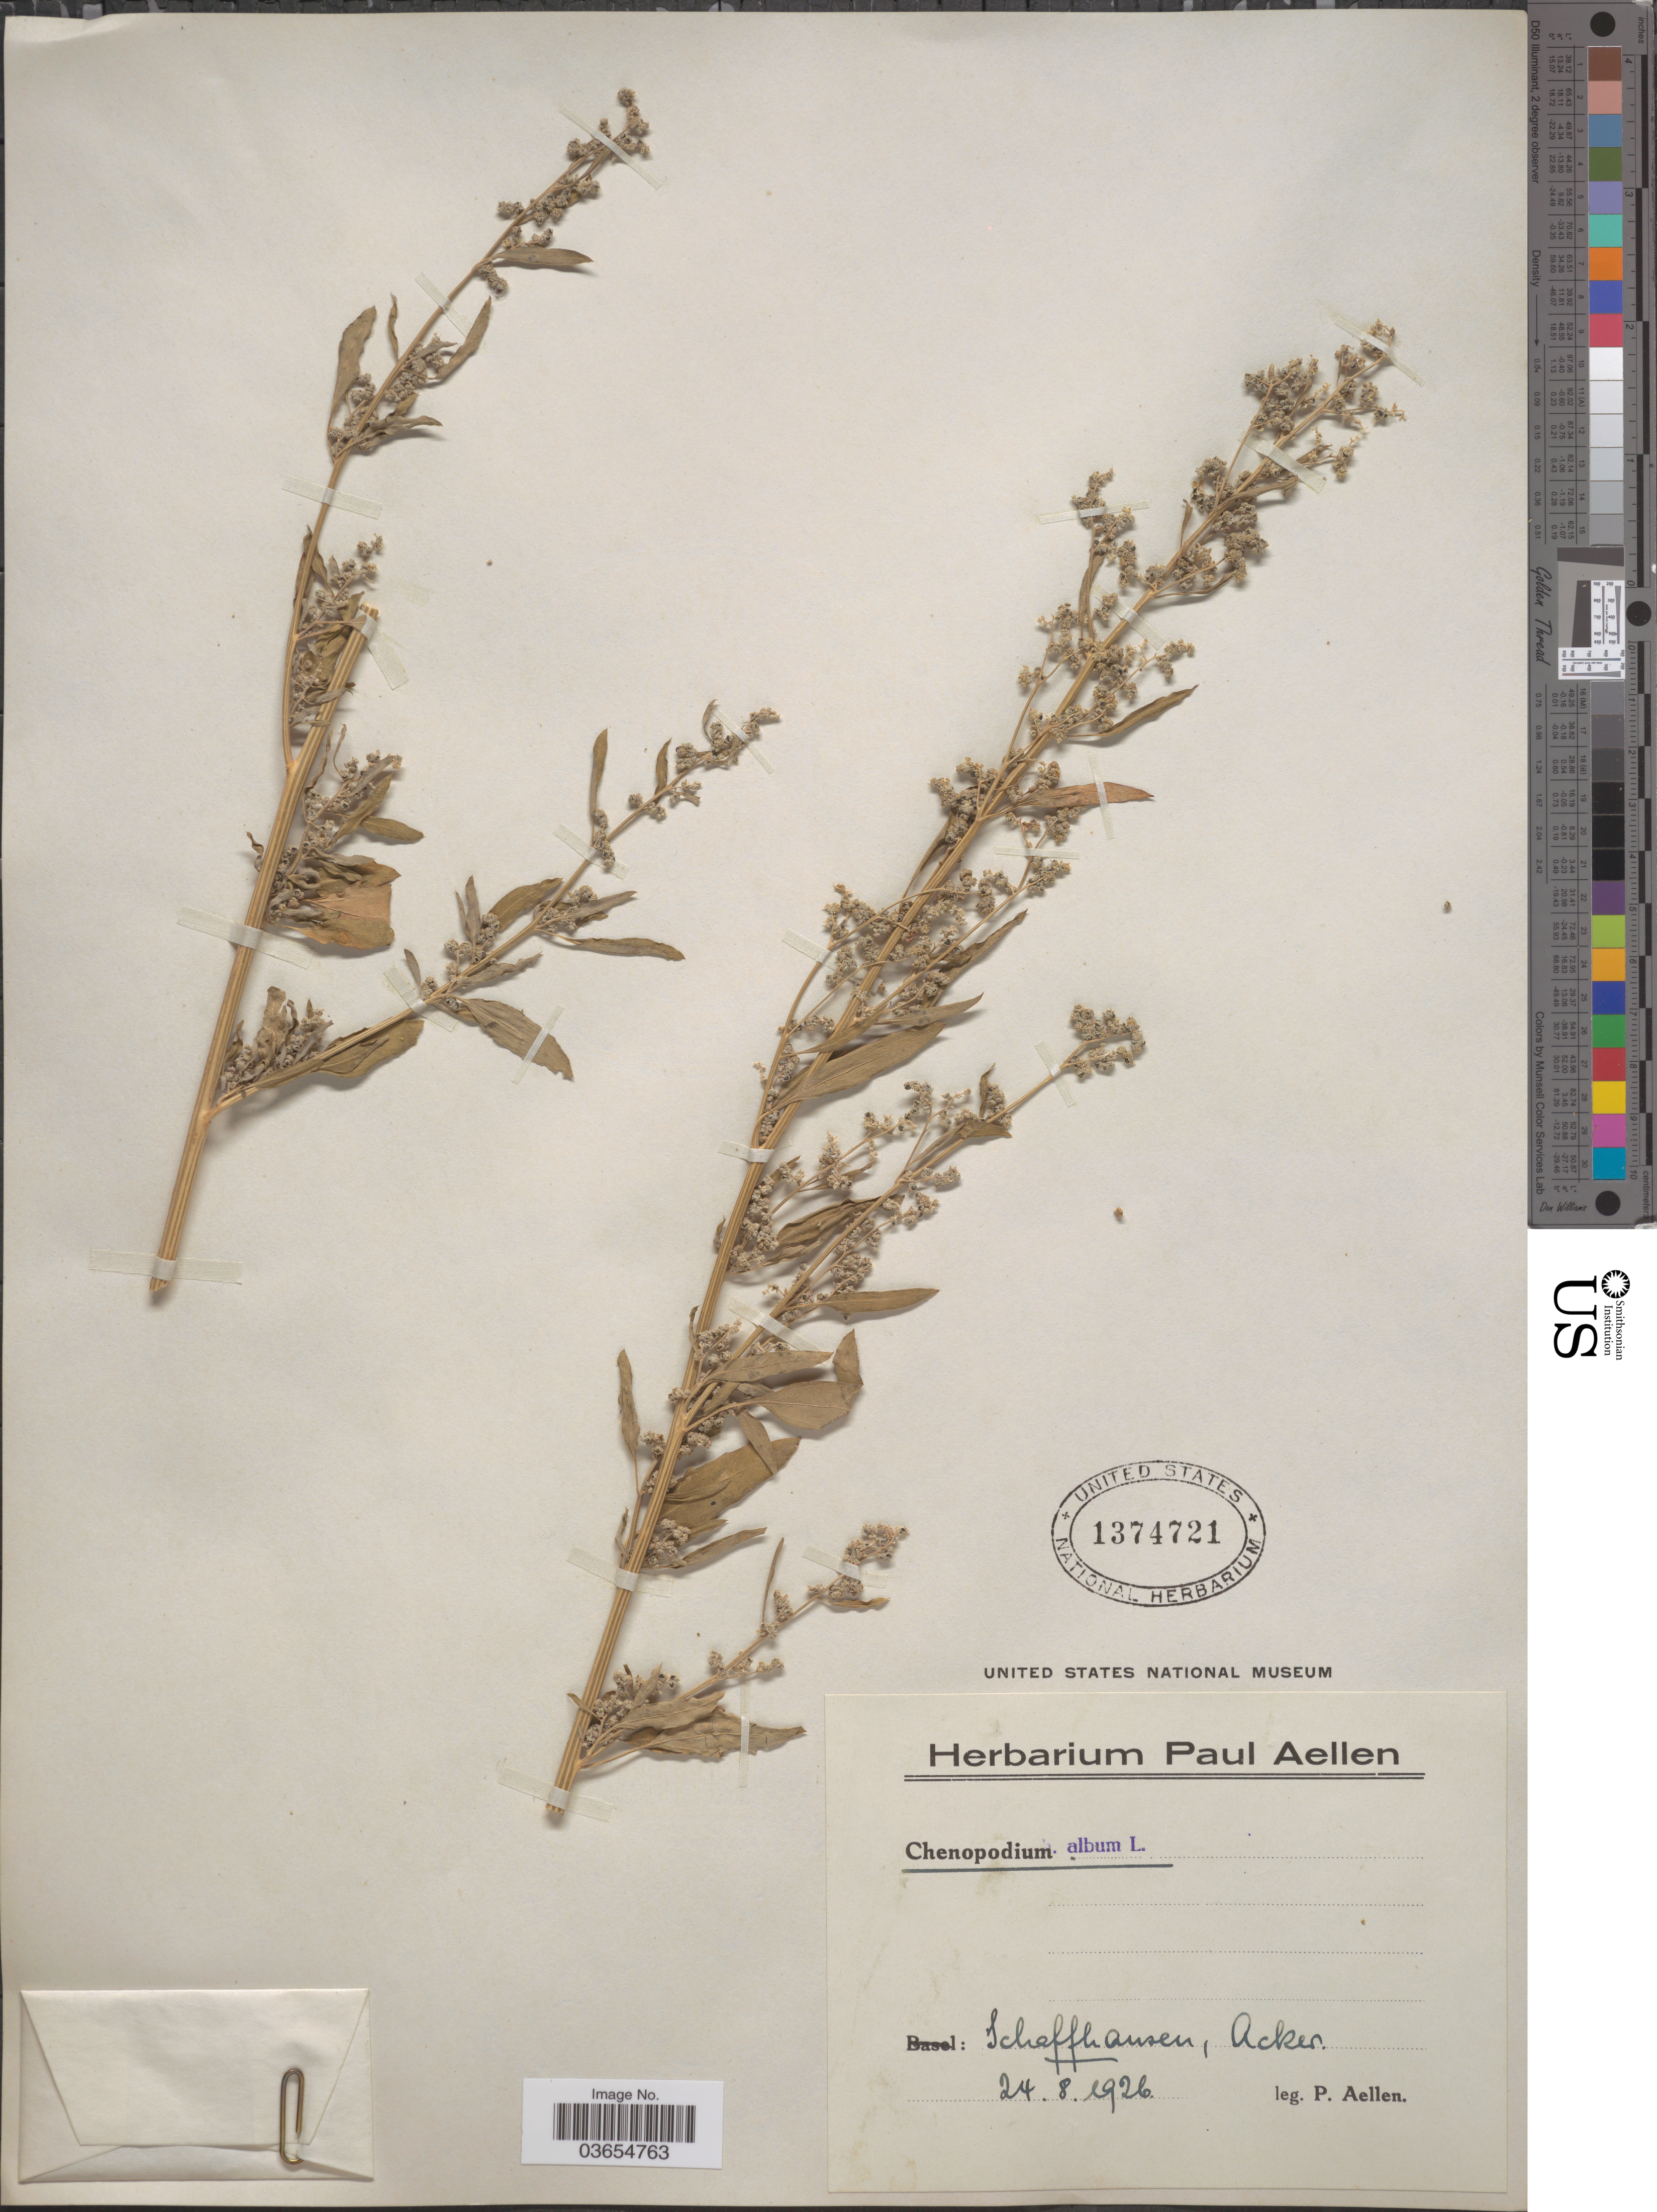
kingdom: Plantae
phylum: Tracheophyta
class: Magnoliopsida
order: Caryophyllales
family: Amaranthaceae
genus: Chenopodium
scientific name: Chenopodium album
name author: L.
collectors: P. Aellen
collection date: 1926-08-24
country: Switzerland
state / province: Schaffhausen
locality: Acker.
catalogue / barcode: US 1374721